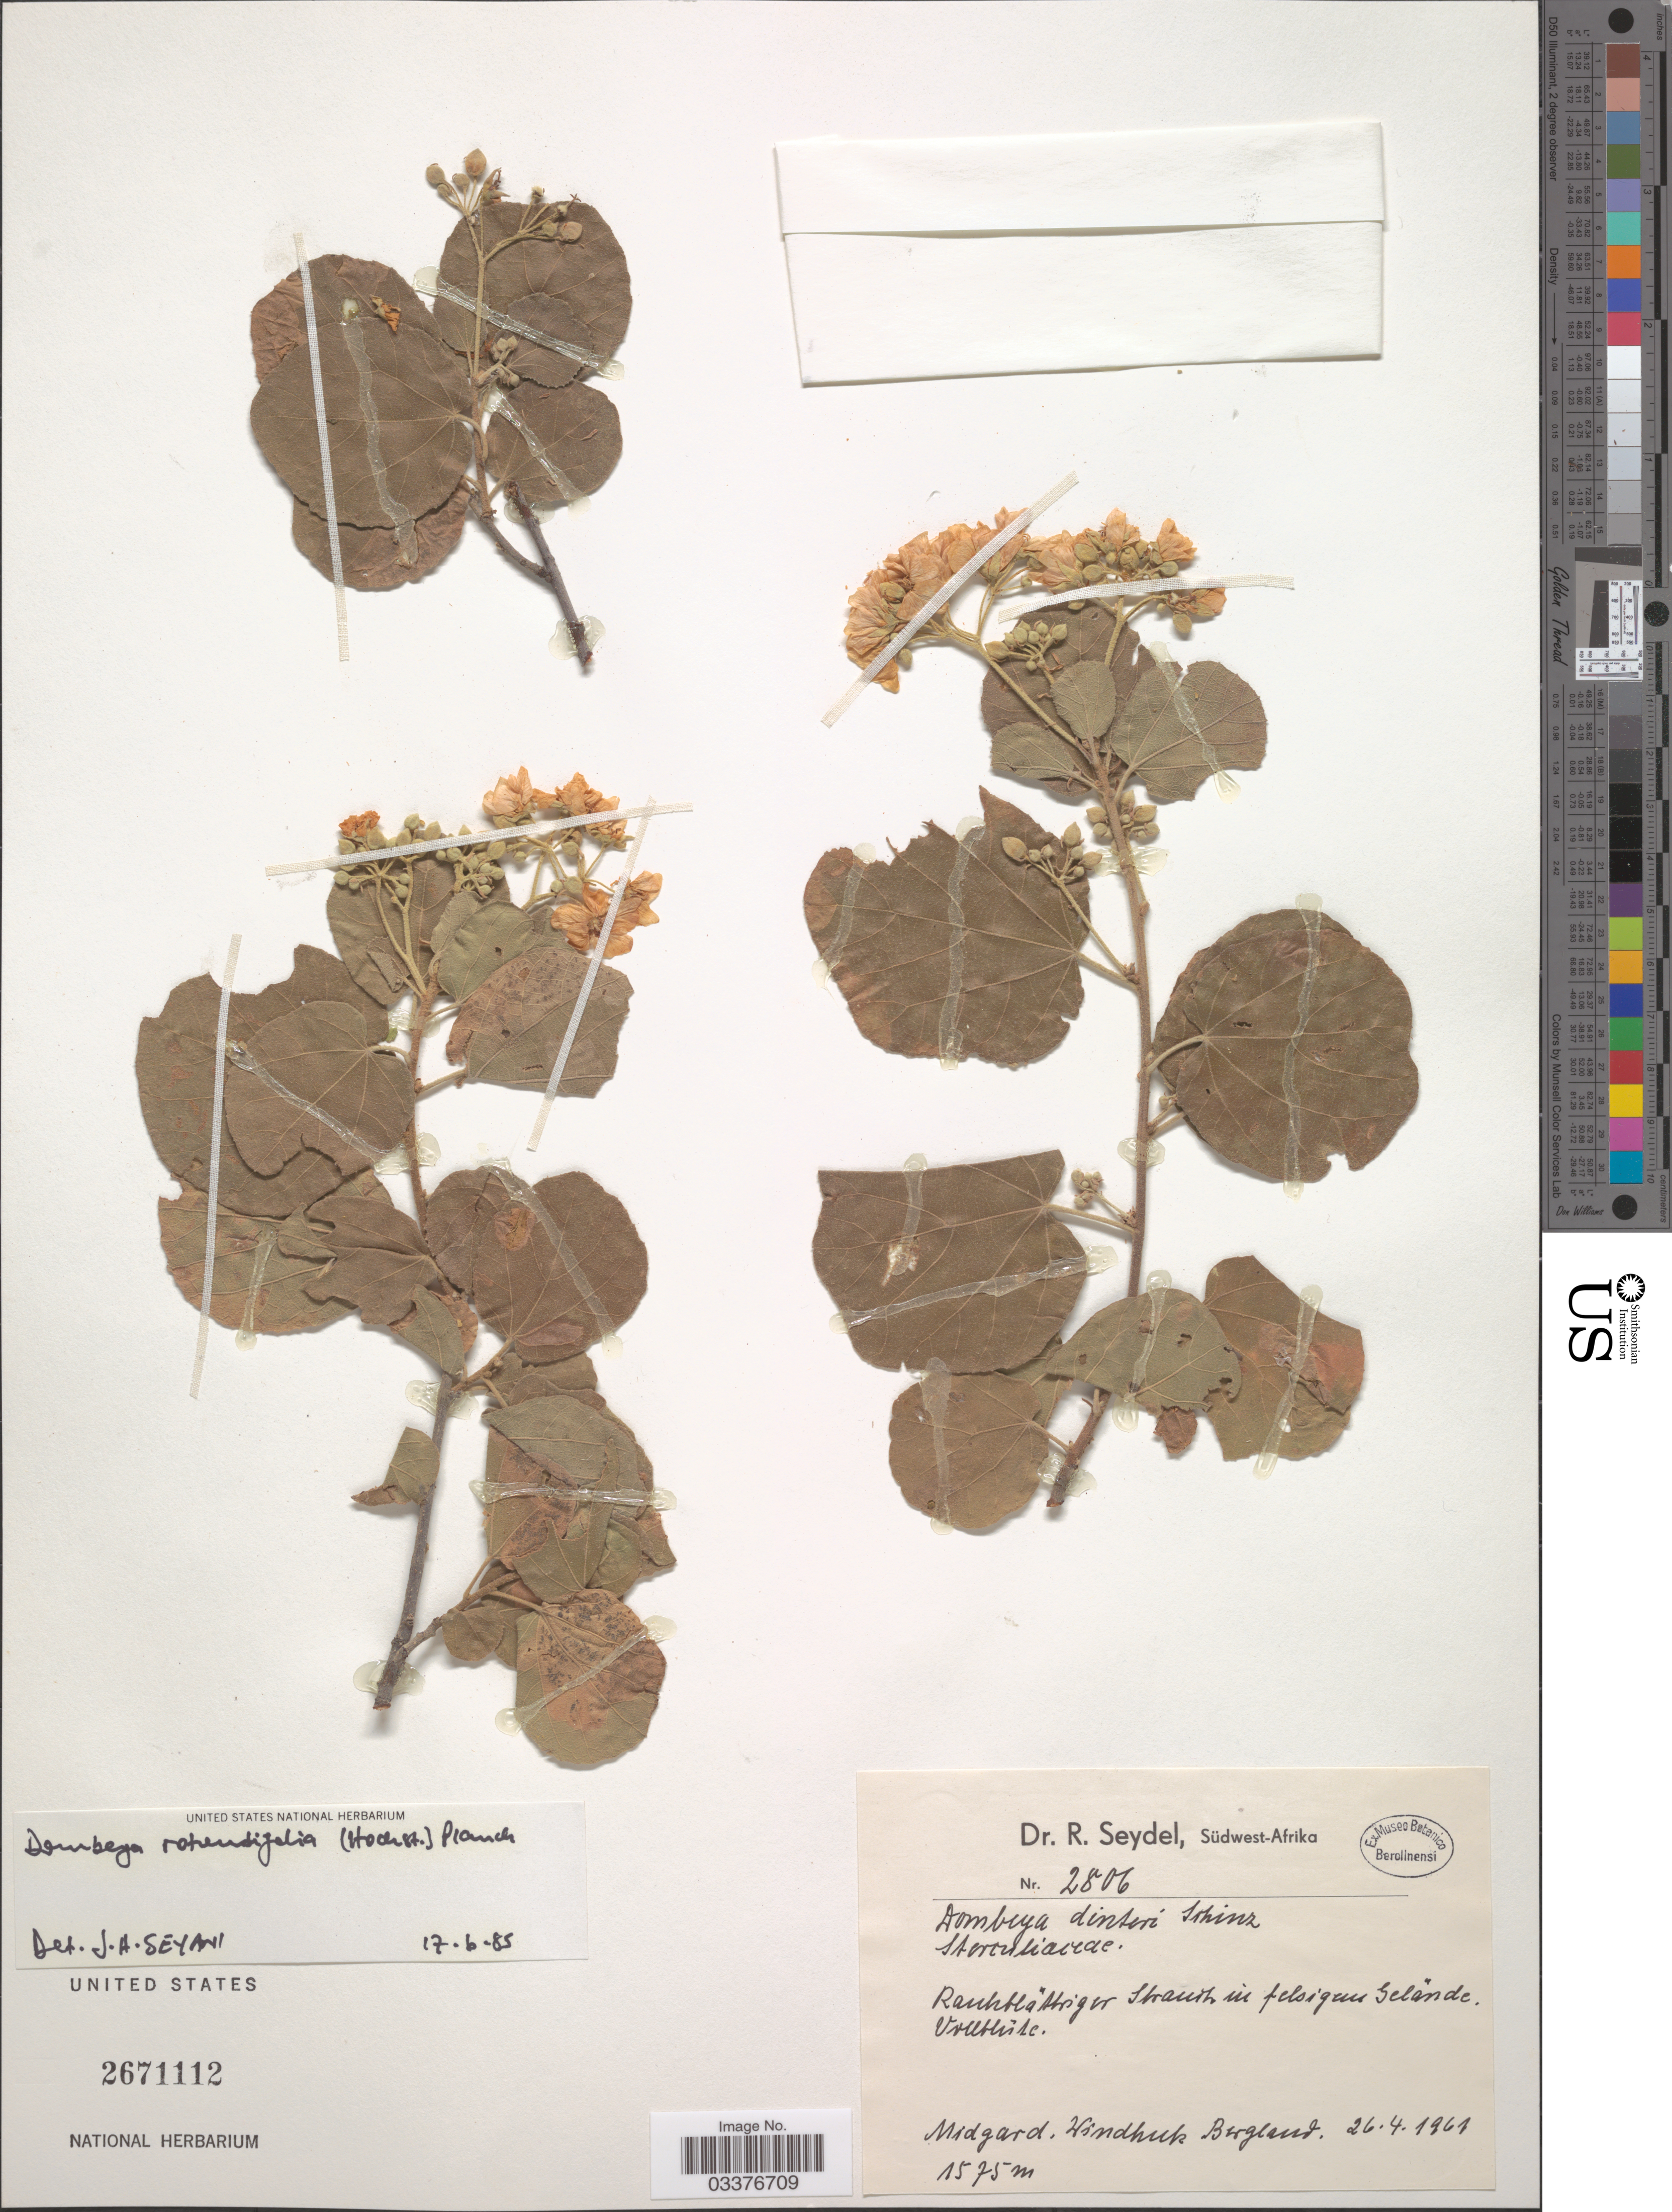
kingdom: Plantae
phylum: Tracheophyta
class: Magnoliopsida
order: Malvales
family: Malvaceae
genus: Dombeya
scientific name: Dombeya rotundifolia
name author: (Hochst.) Planch.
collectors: R. Seydel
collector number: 2806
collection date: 1961-04-26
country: Namibia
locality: Südwest-Afrika. Rauhblättriger Strauch in felsigem Gelände.[Southwest Africa. rough-leaved shrub in rocky terrain.] Midgard. Windhuk [Windhoek] Bergland.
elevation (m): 1575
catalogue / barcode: US 2671112